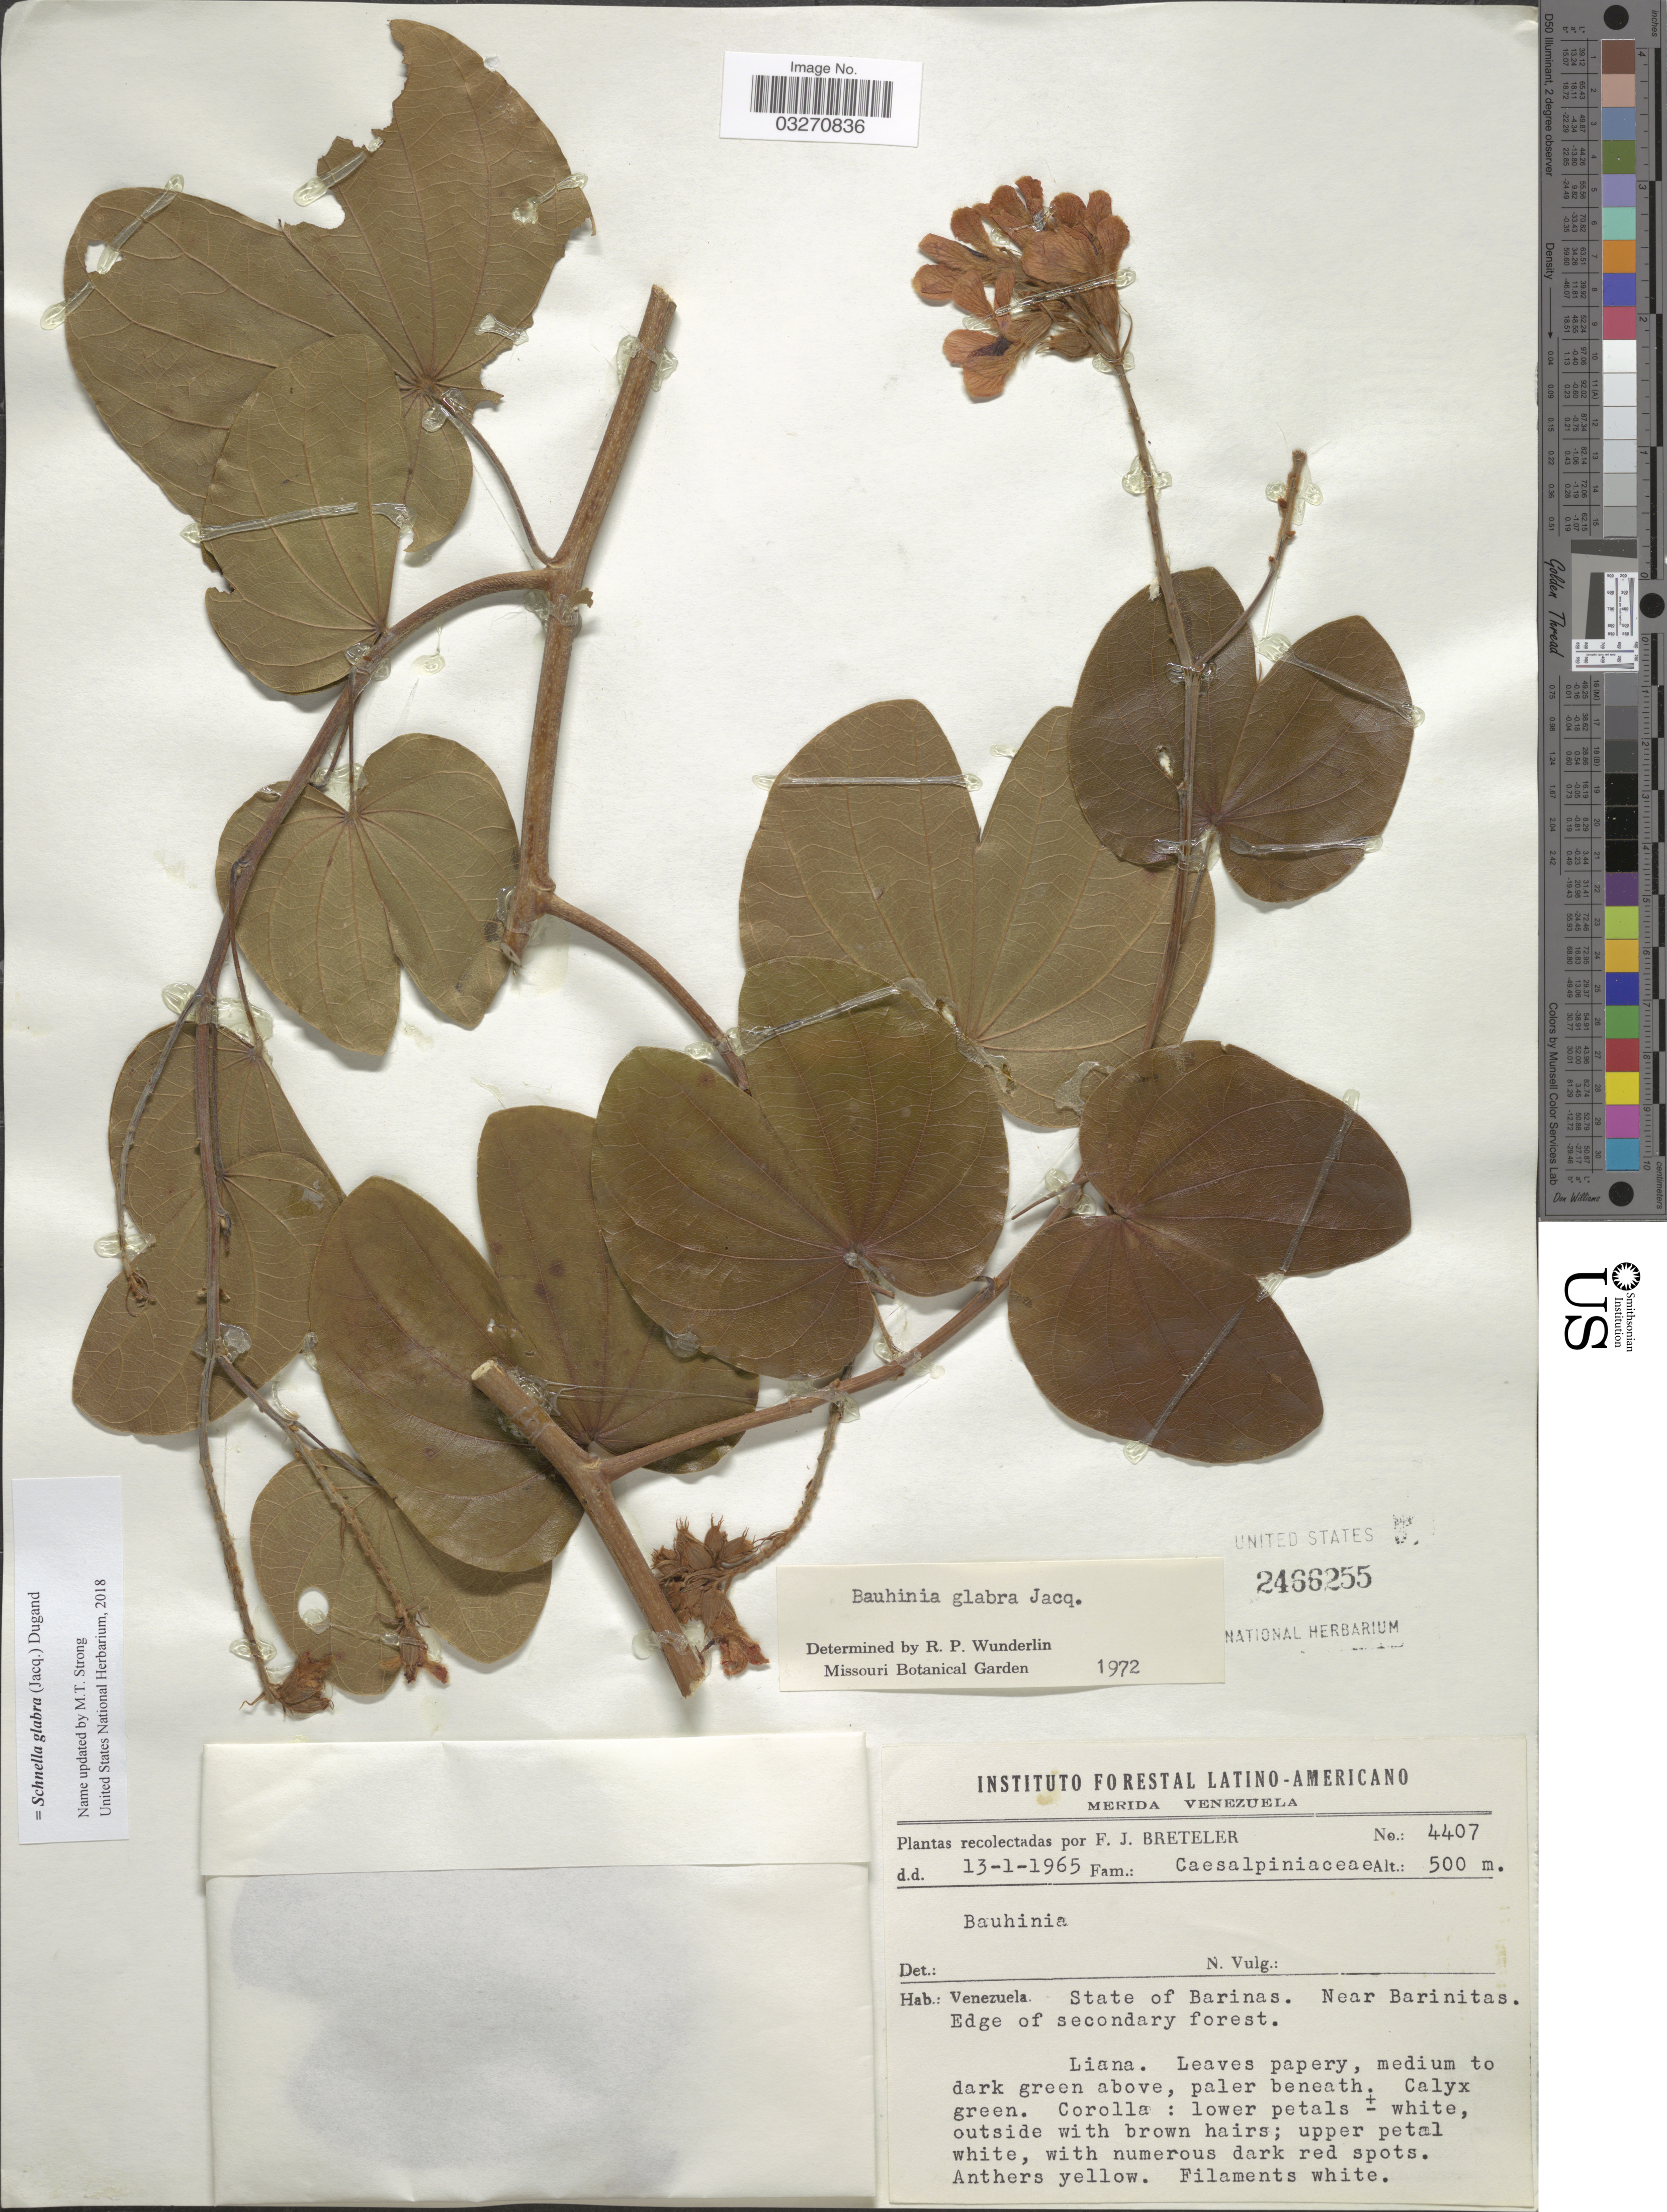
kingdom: Plantae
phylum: Tracheophyta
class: Magnoliopsida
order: Fabales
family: Fabaceae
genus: Schnella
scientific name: Schnella glabra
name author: (Jacq.) Dugand G.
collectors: F. J. Breteler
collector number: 4407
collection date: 1965-01-13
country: Venezuela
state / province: Barinas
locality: Near Barinitas.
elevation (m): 500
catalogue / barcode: US 2466255